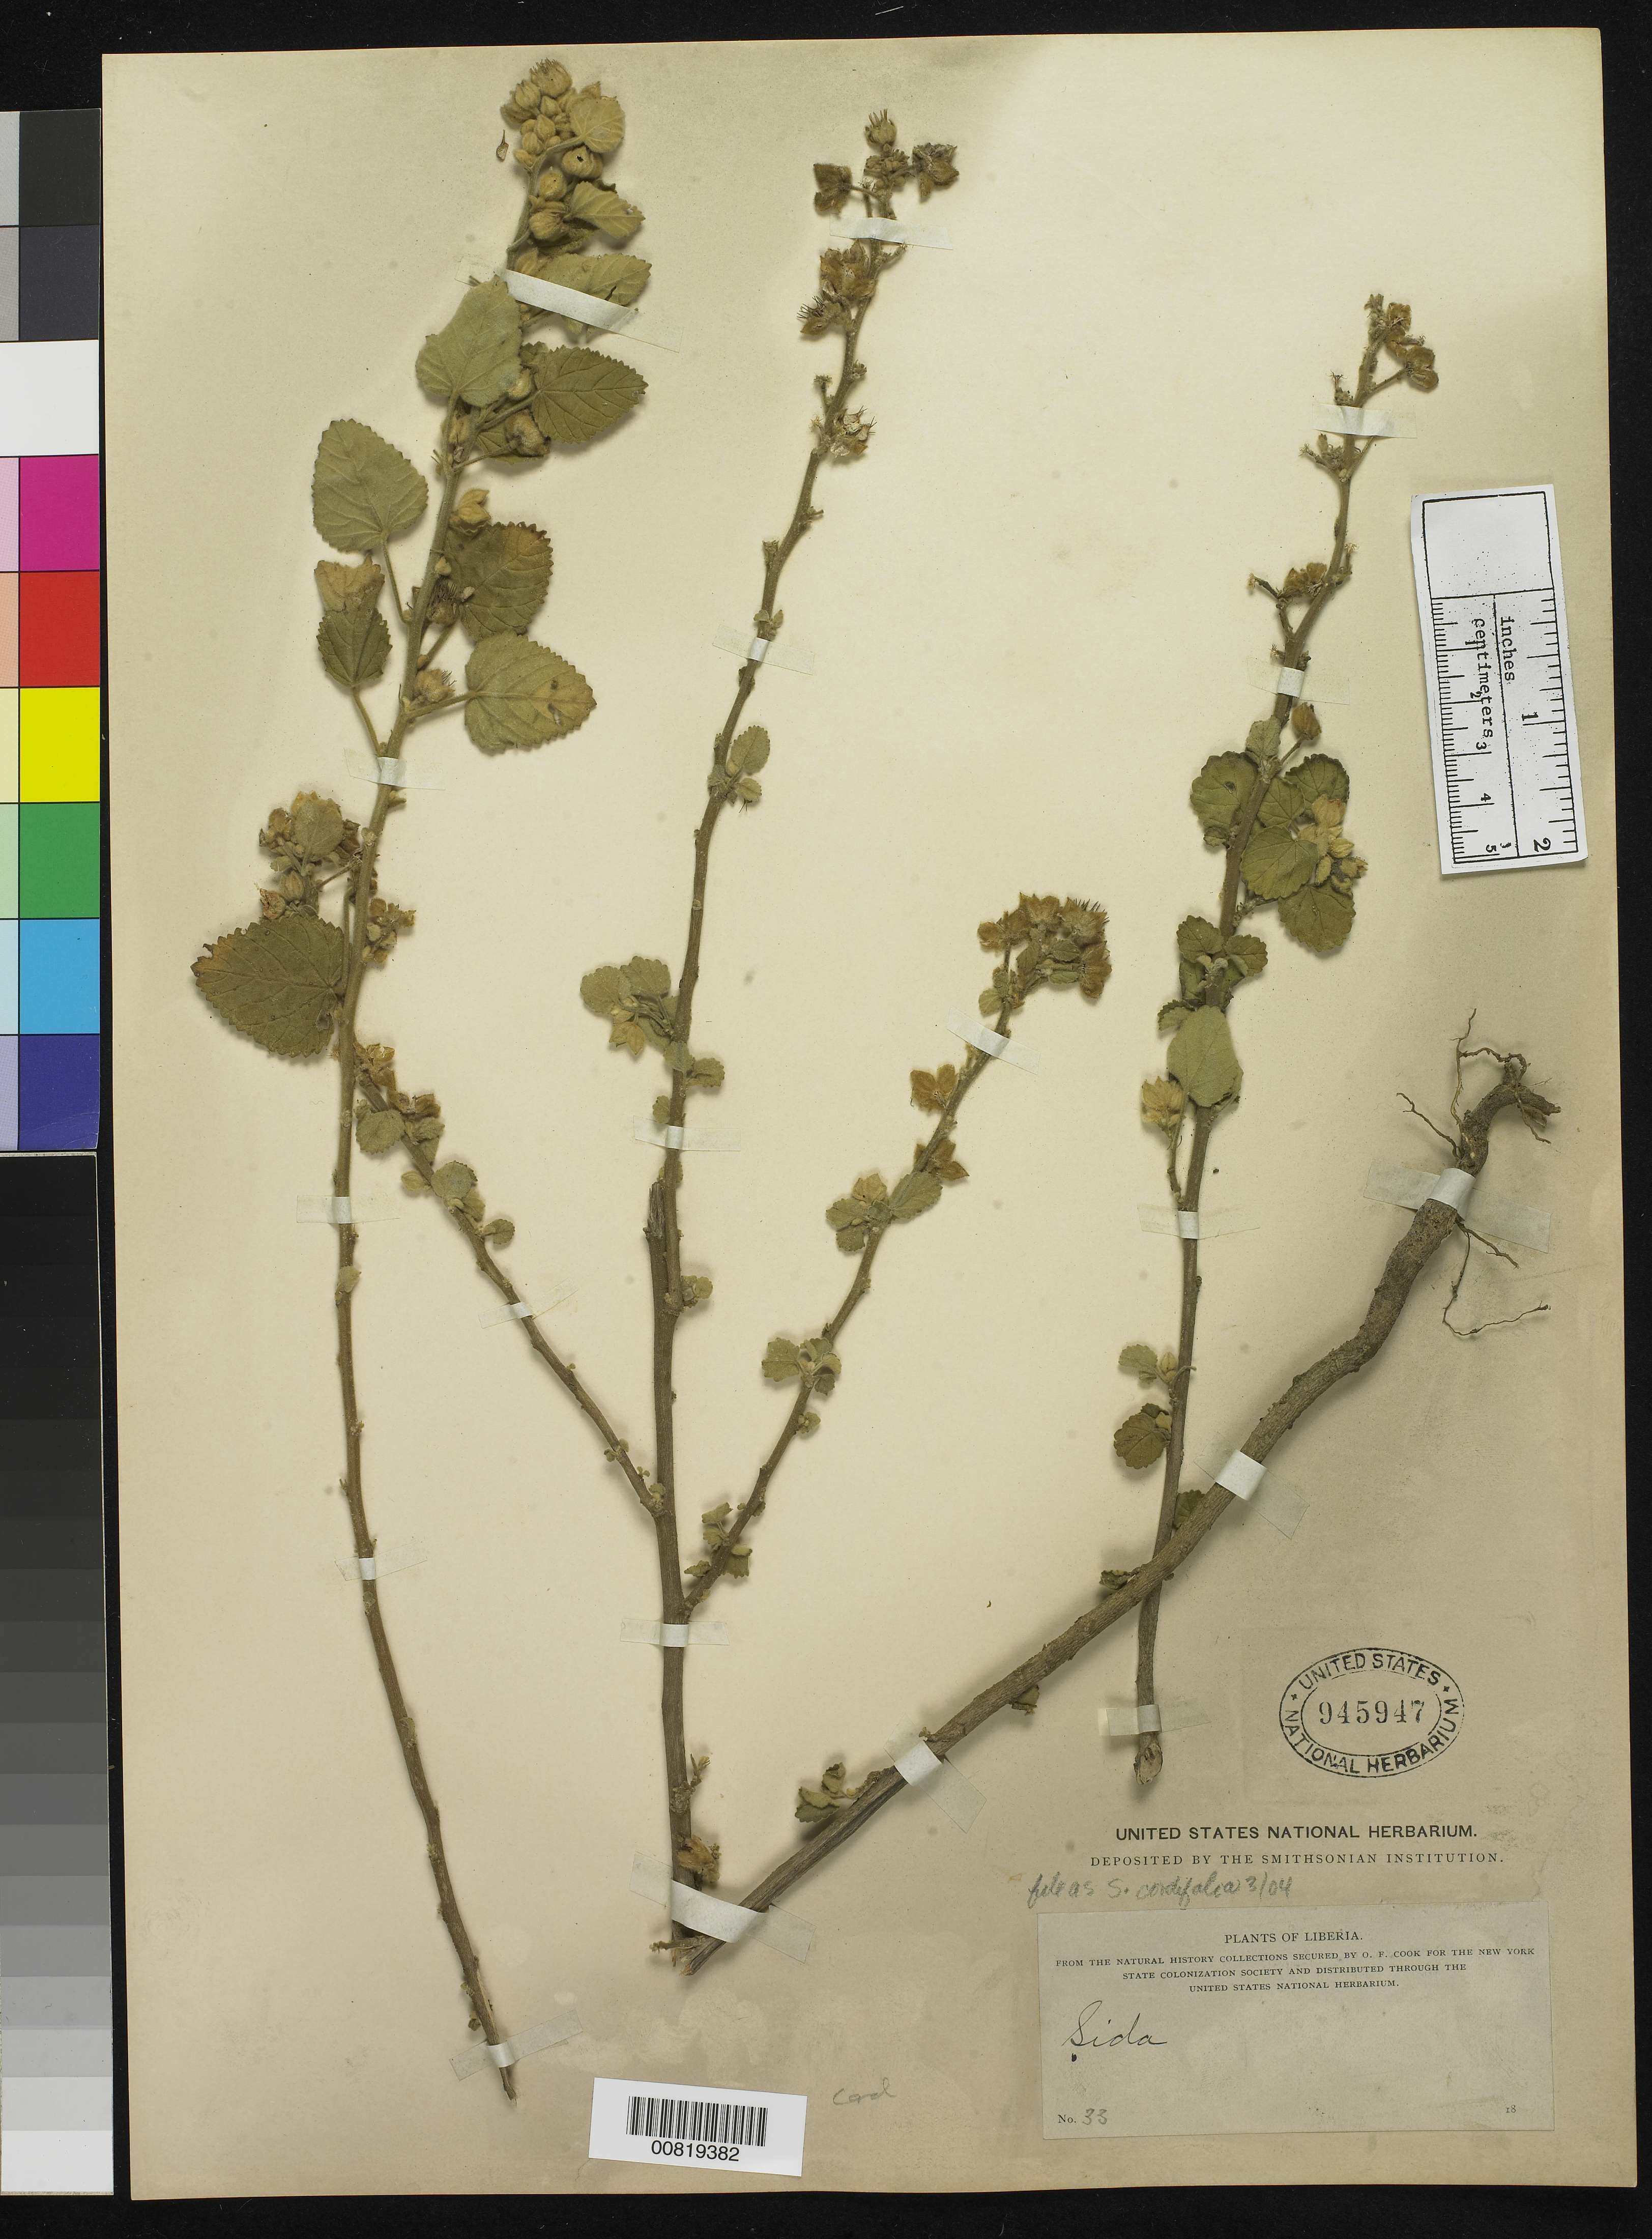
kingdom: Plantae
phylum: Tracheophyta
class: Magnoliopsida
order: Malvales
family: Malvaceae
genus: Sida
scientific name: Sida cordifolia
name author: L.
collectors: O. F. Cook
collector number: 33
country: Liberia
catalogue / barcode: US 945947